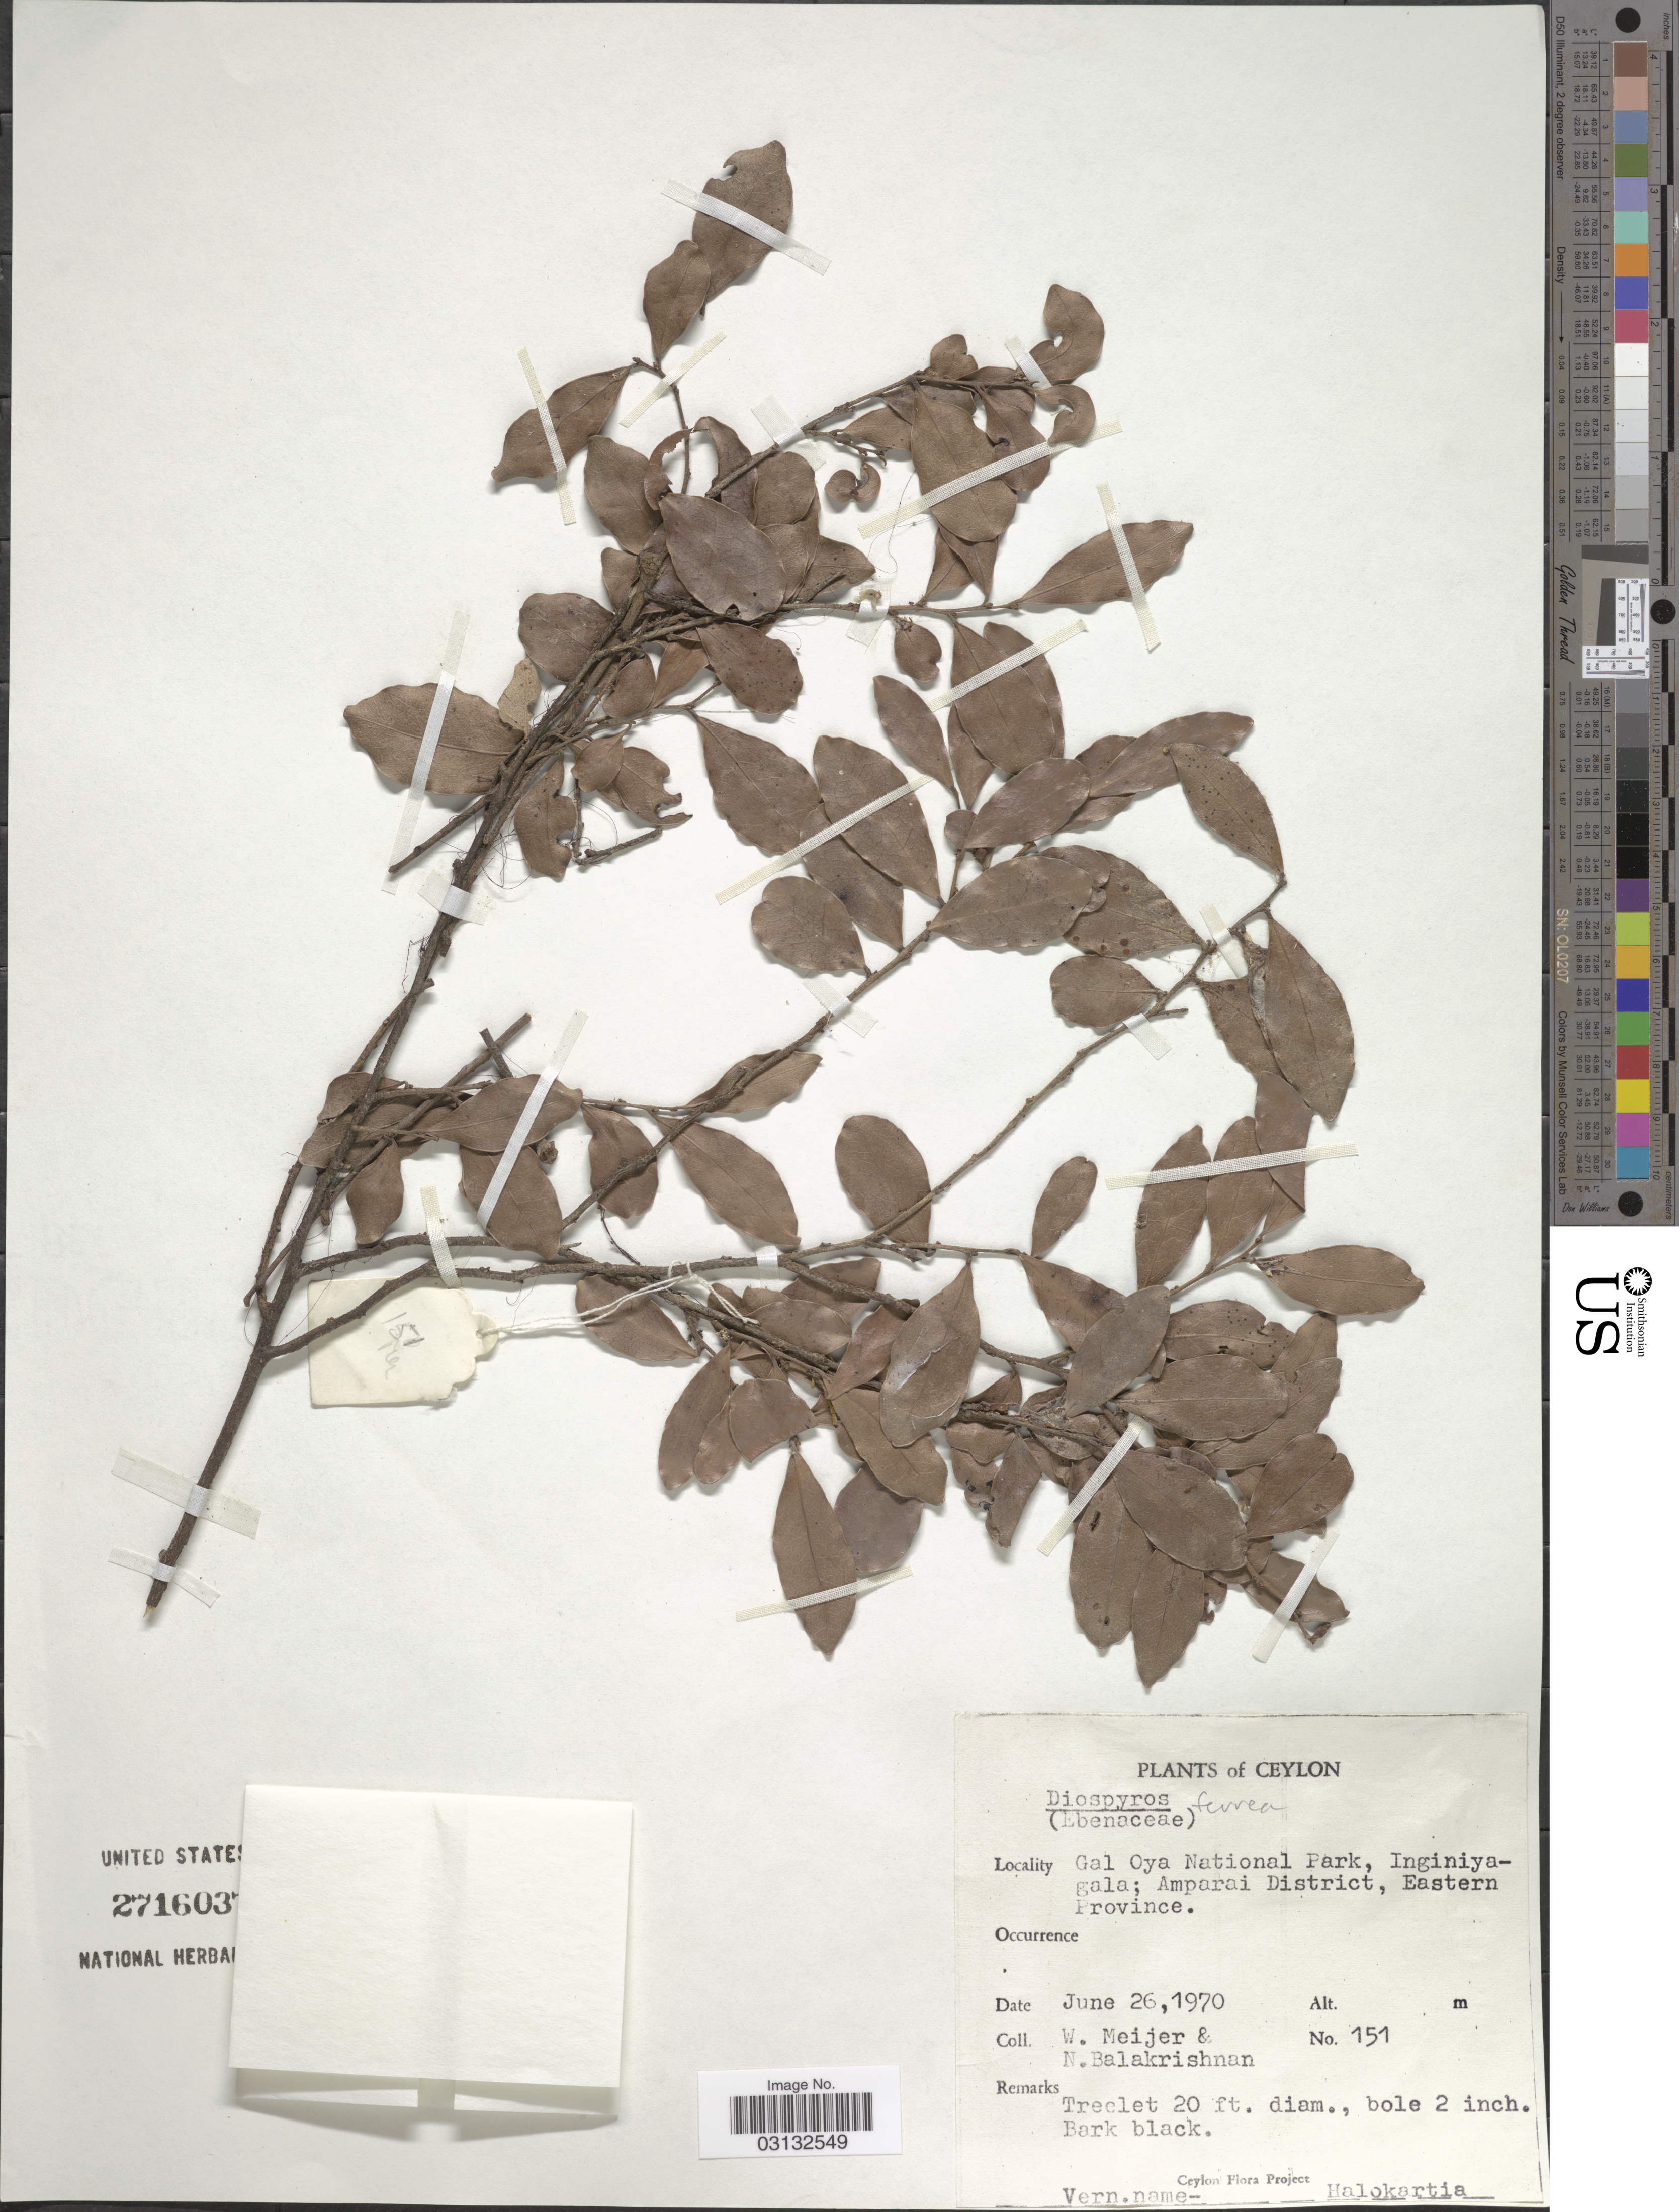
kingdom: Plantae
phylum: Tracheophyta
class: Magnoliopsida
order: Ericales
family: Ebenaceae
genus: Diospyros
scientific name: Diospyros sp.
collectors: W. Meijer & N. Balakrishnan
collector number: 151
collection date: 1970-06-26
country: Sri Lanka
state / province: Eastern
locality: Ceylon. Gal Oya National Park, Inginiyagala; Amparai District.